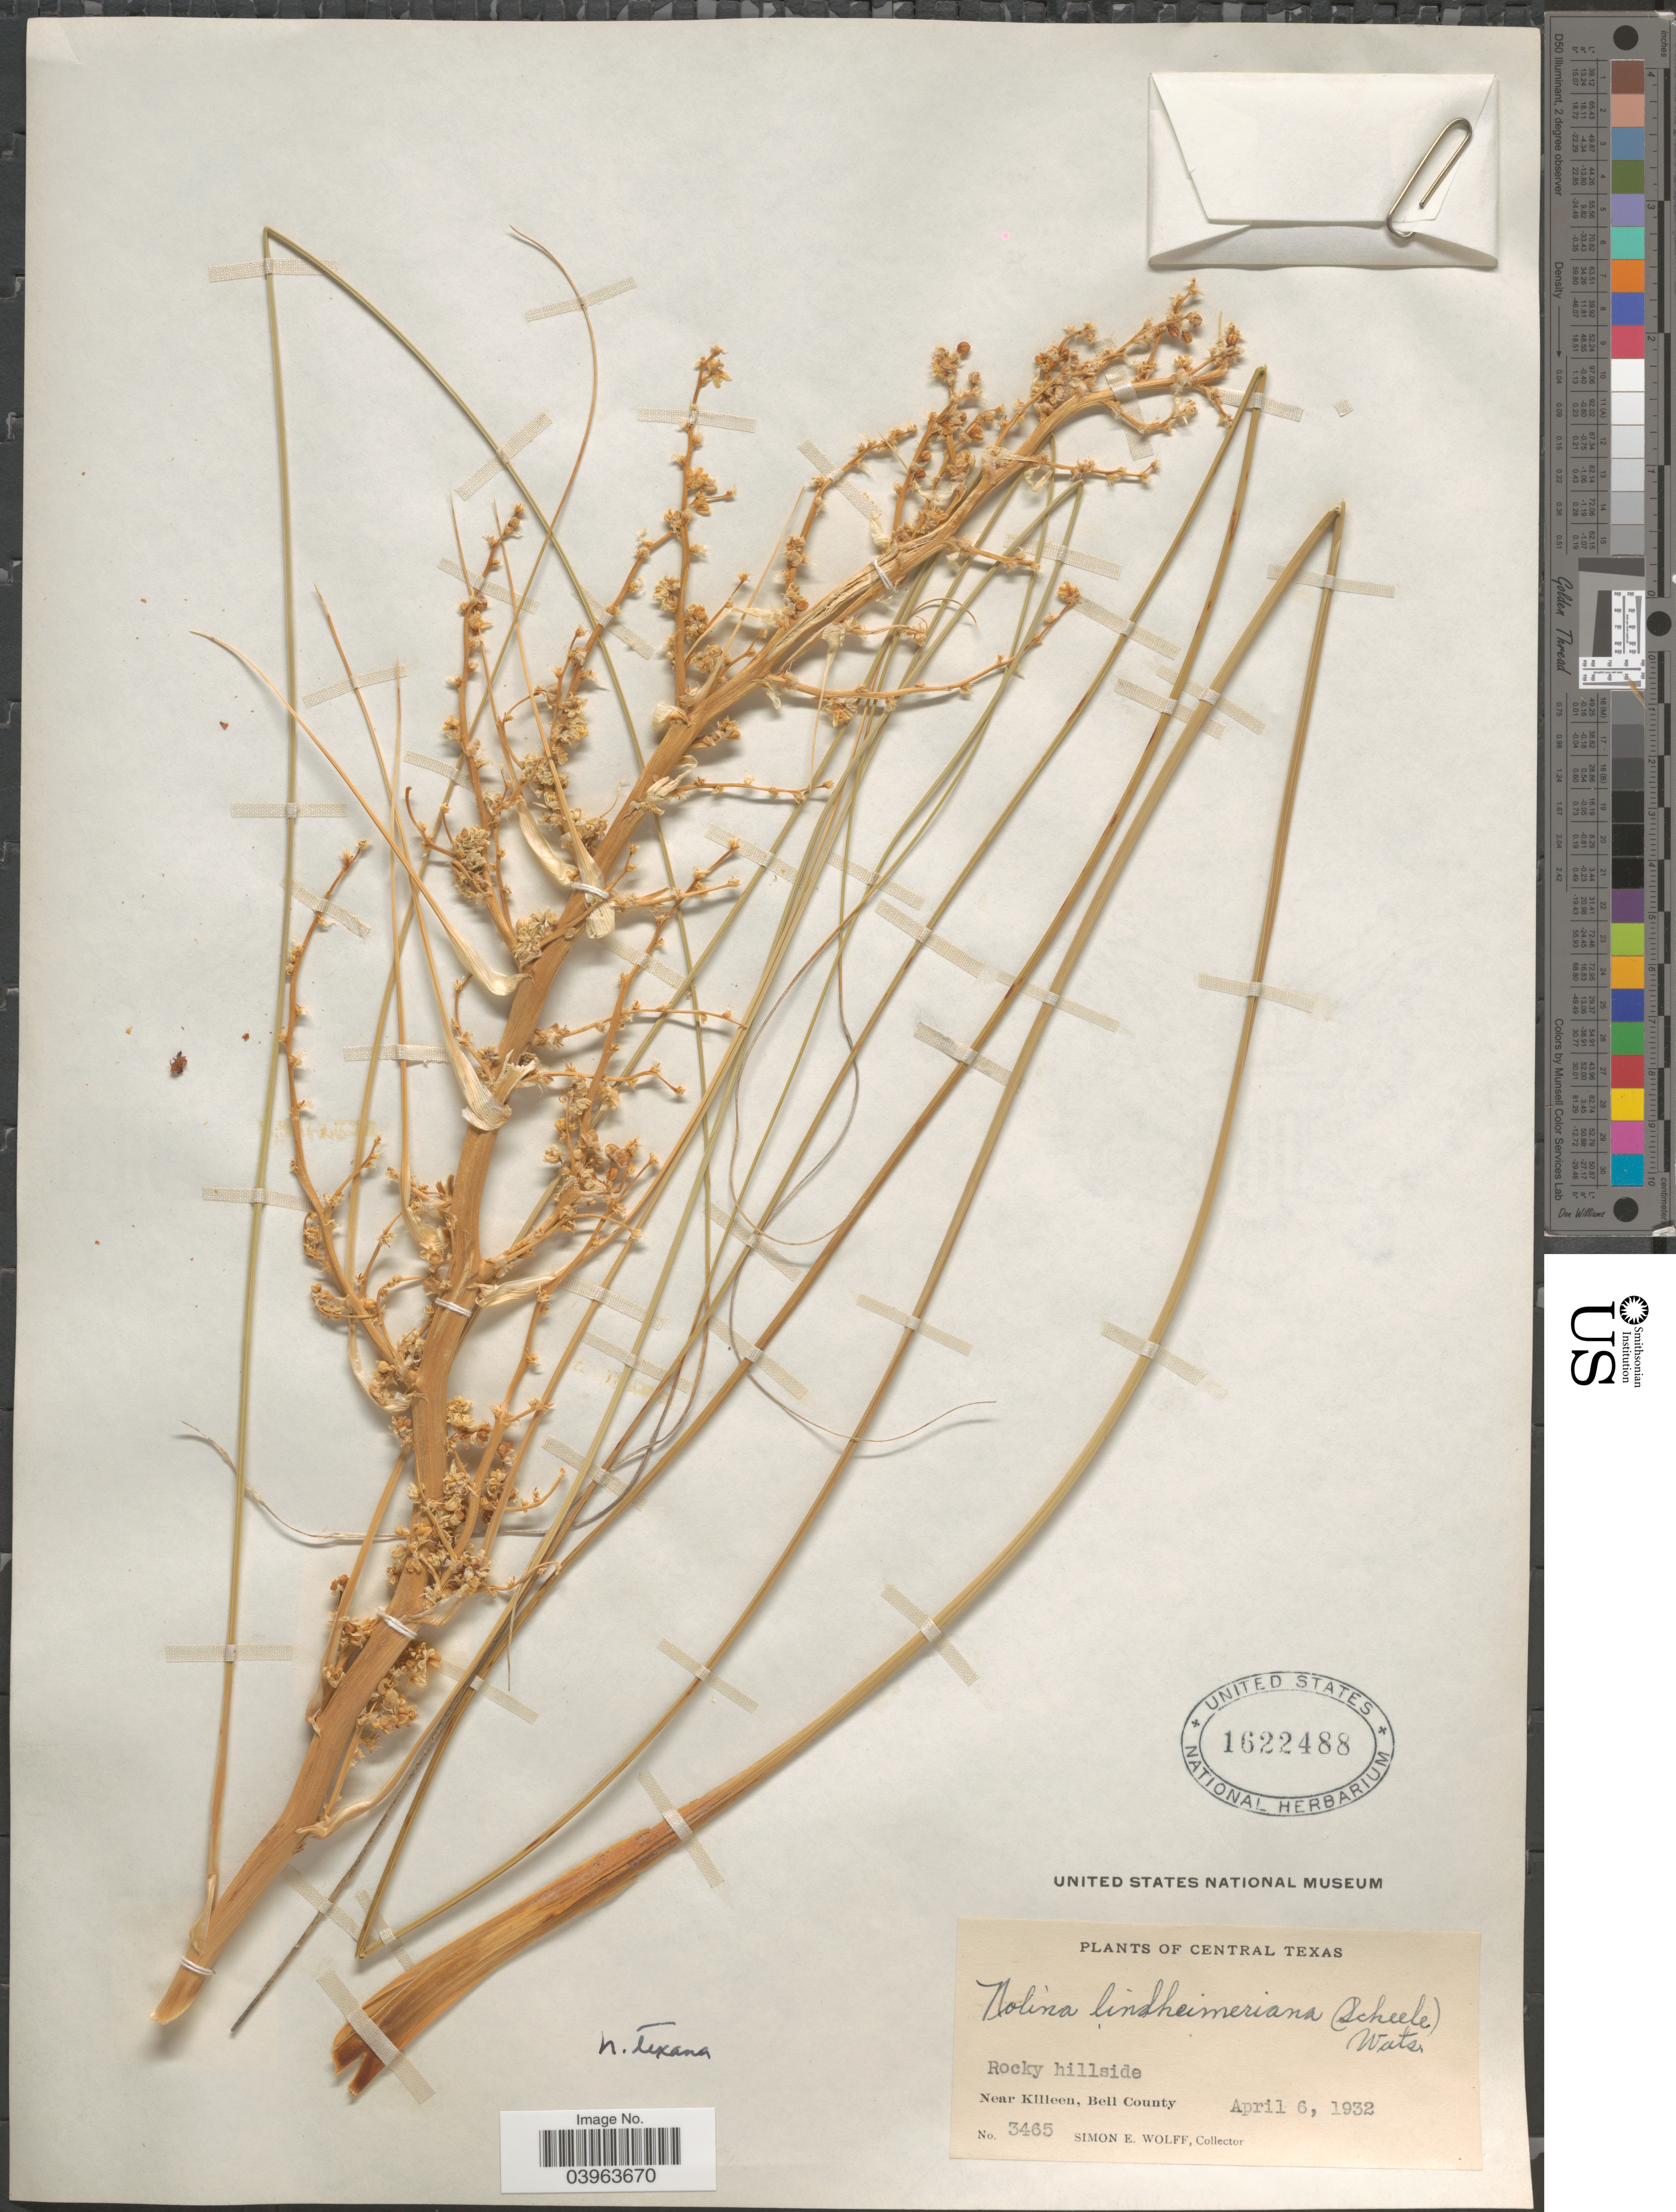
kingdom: Plantae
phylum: Tracheophyta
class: Liliopsida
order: Asparagales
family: Asparagaceae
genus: Nolina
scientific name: Nolina texana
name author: S. Watson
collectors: S. E. Wolff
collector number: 3465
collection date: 1932-04-06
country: United States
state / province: Texas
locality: Central Texas. Rocky hillside. Near Killeen, Bell County.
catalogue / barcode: US 1622488